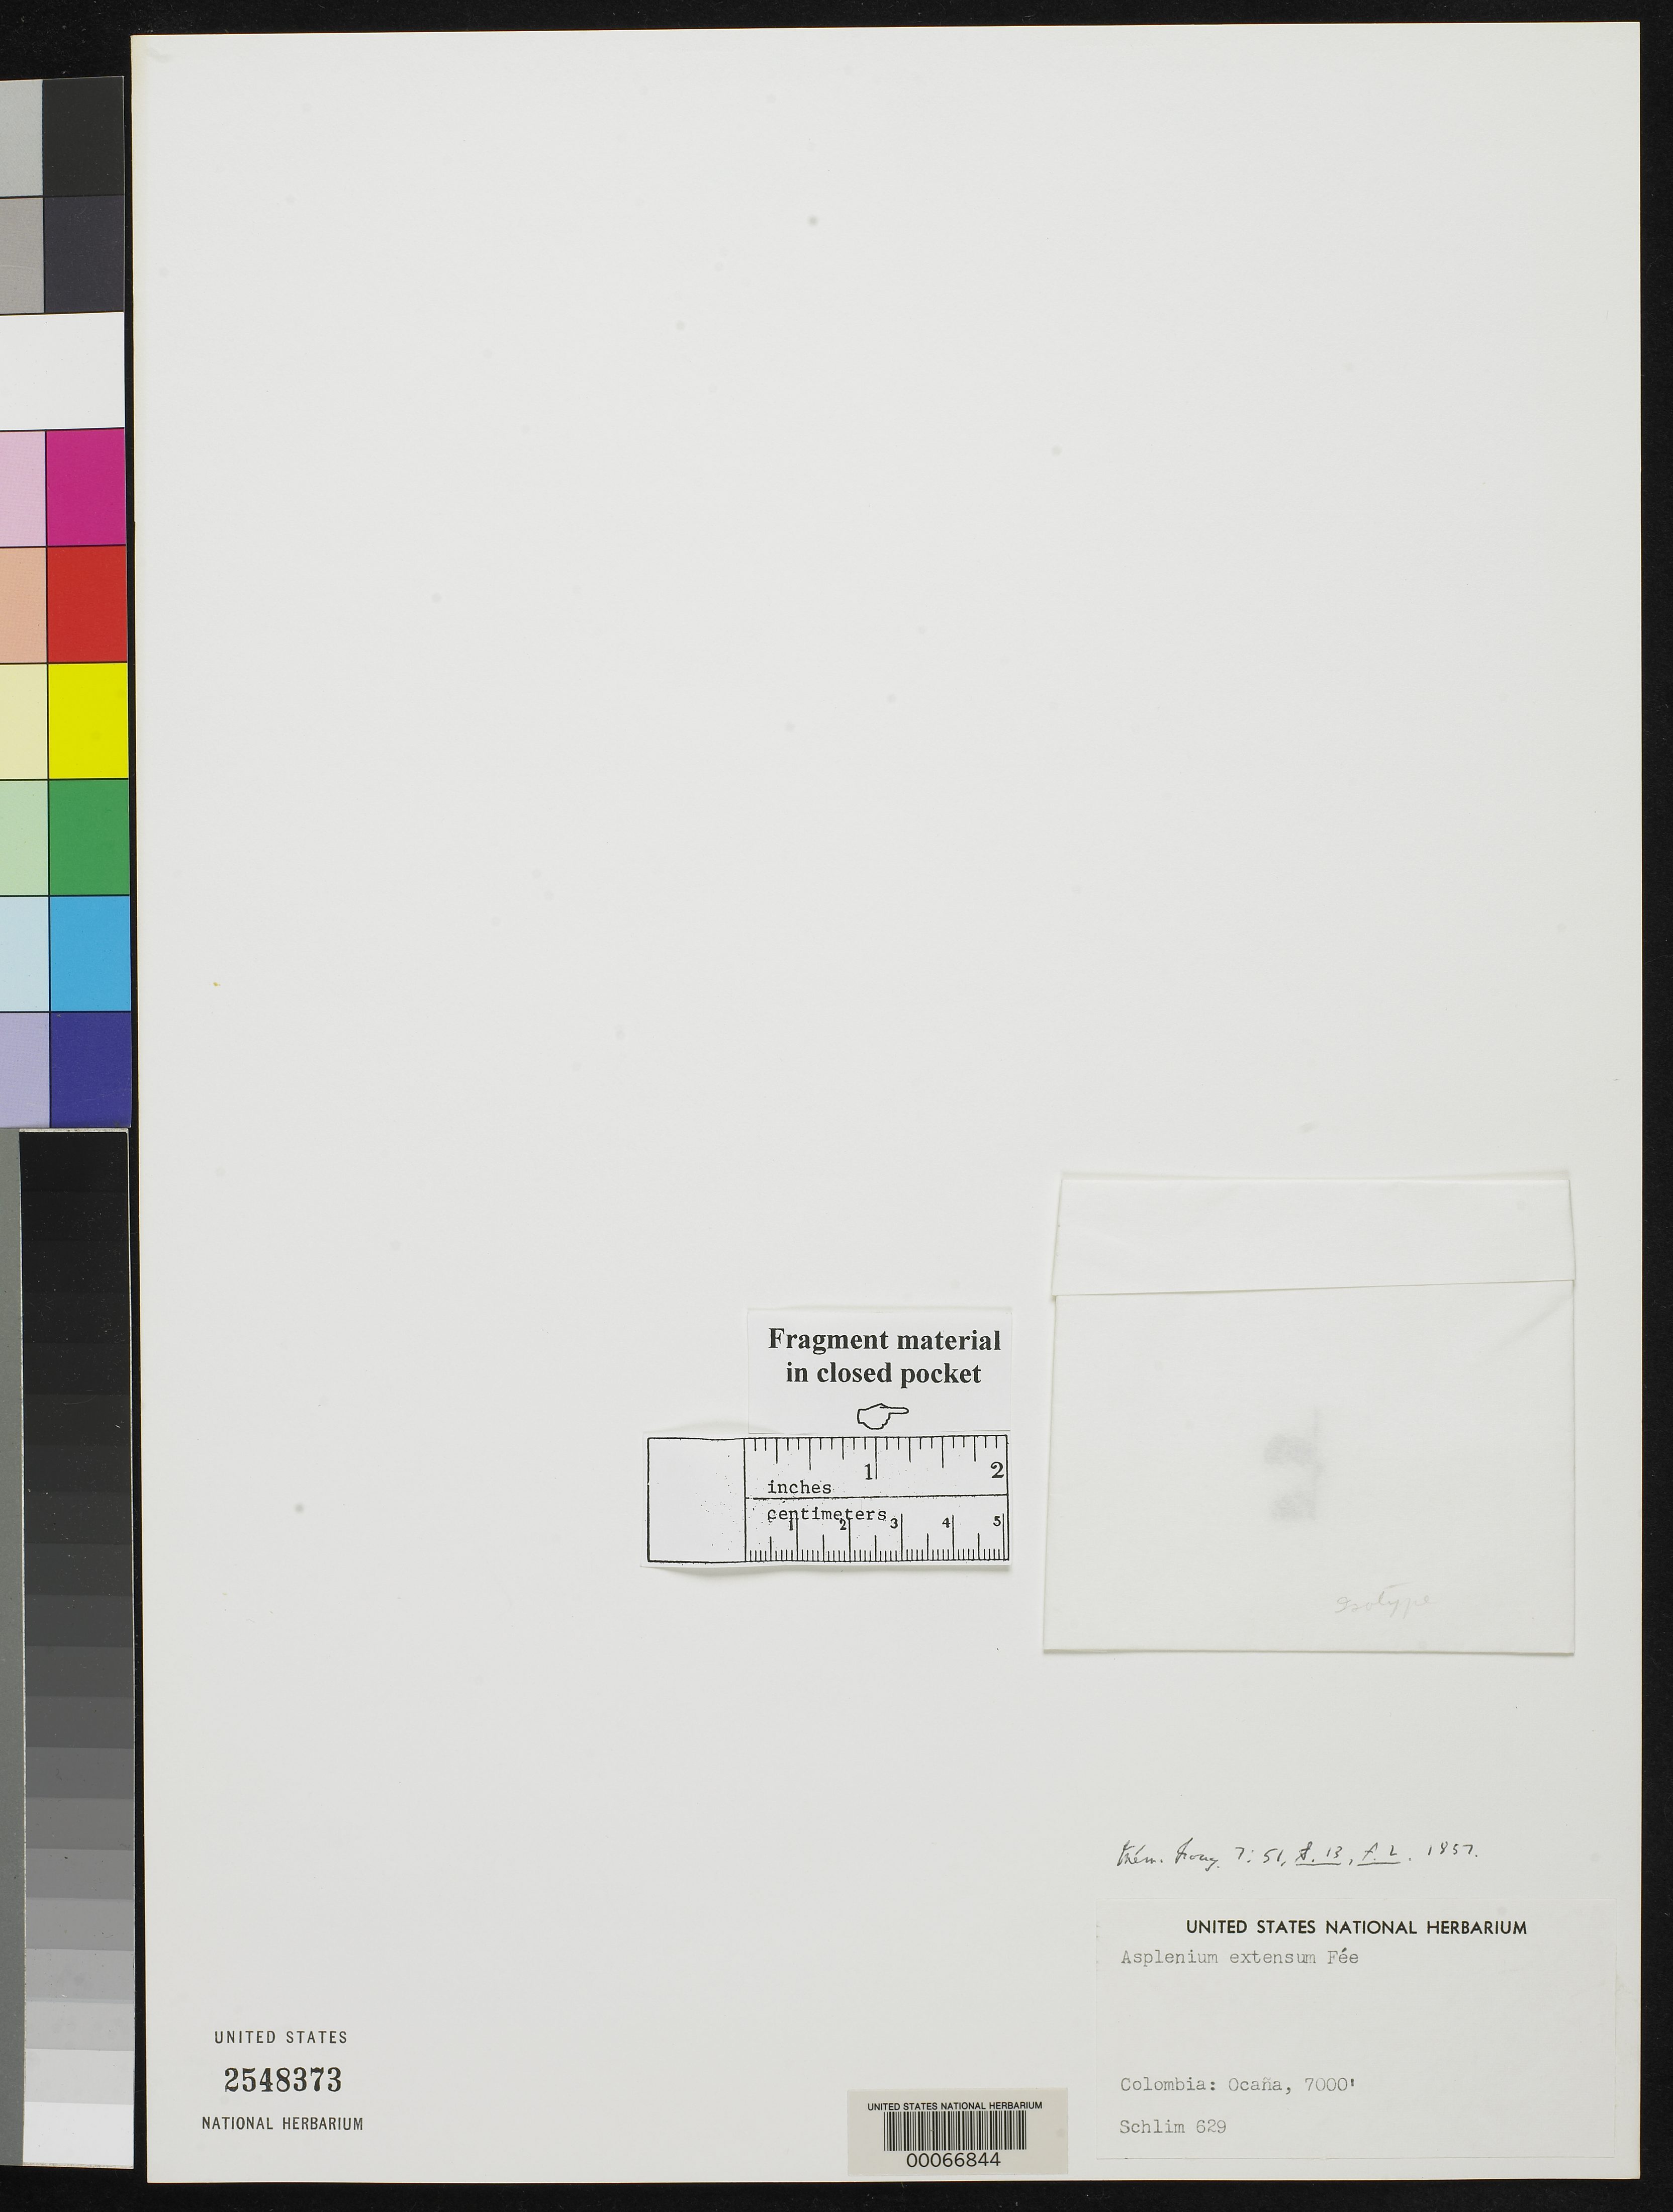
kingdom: Plantae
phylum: Tracheophyta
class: Polypodiopsida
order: Polypodiales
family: Aspleniaceae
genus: Asplenium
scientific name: Asplenium extensum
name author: Fée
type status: Type Fragment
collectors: L. Schlim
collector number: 629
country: Colombia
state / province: Norte de Santander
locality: Ocana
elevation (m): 2134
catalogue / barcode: US 2548373